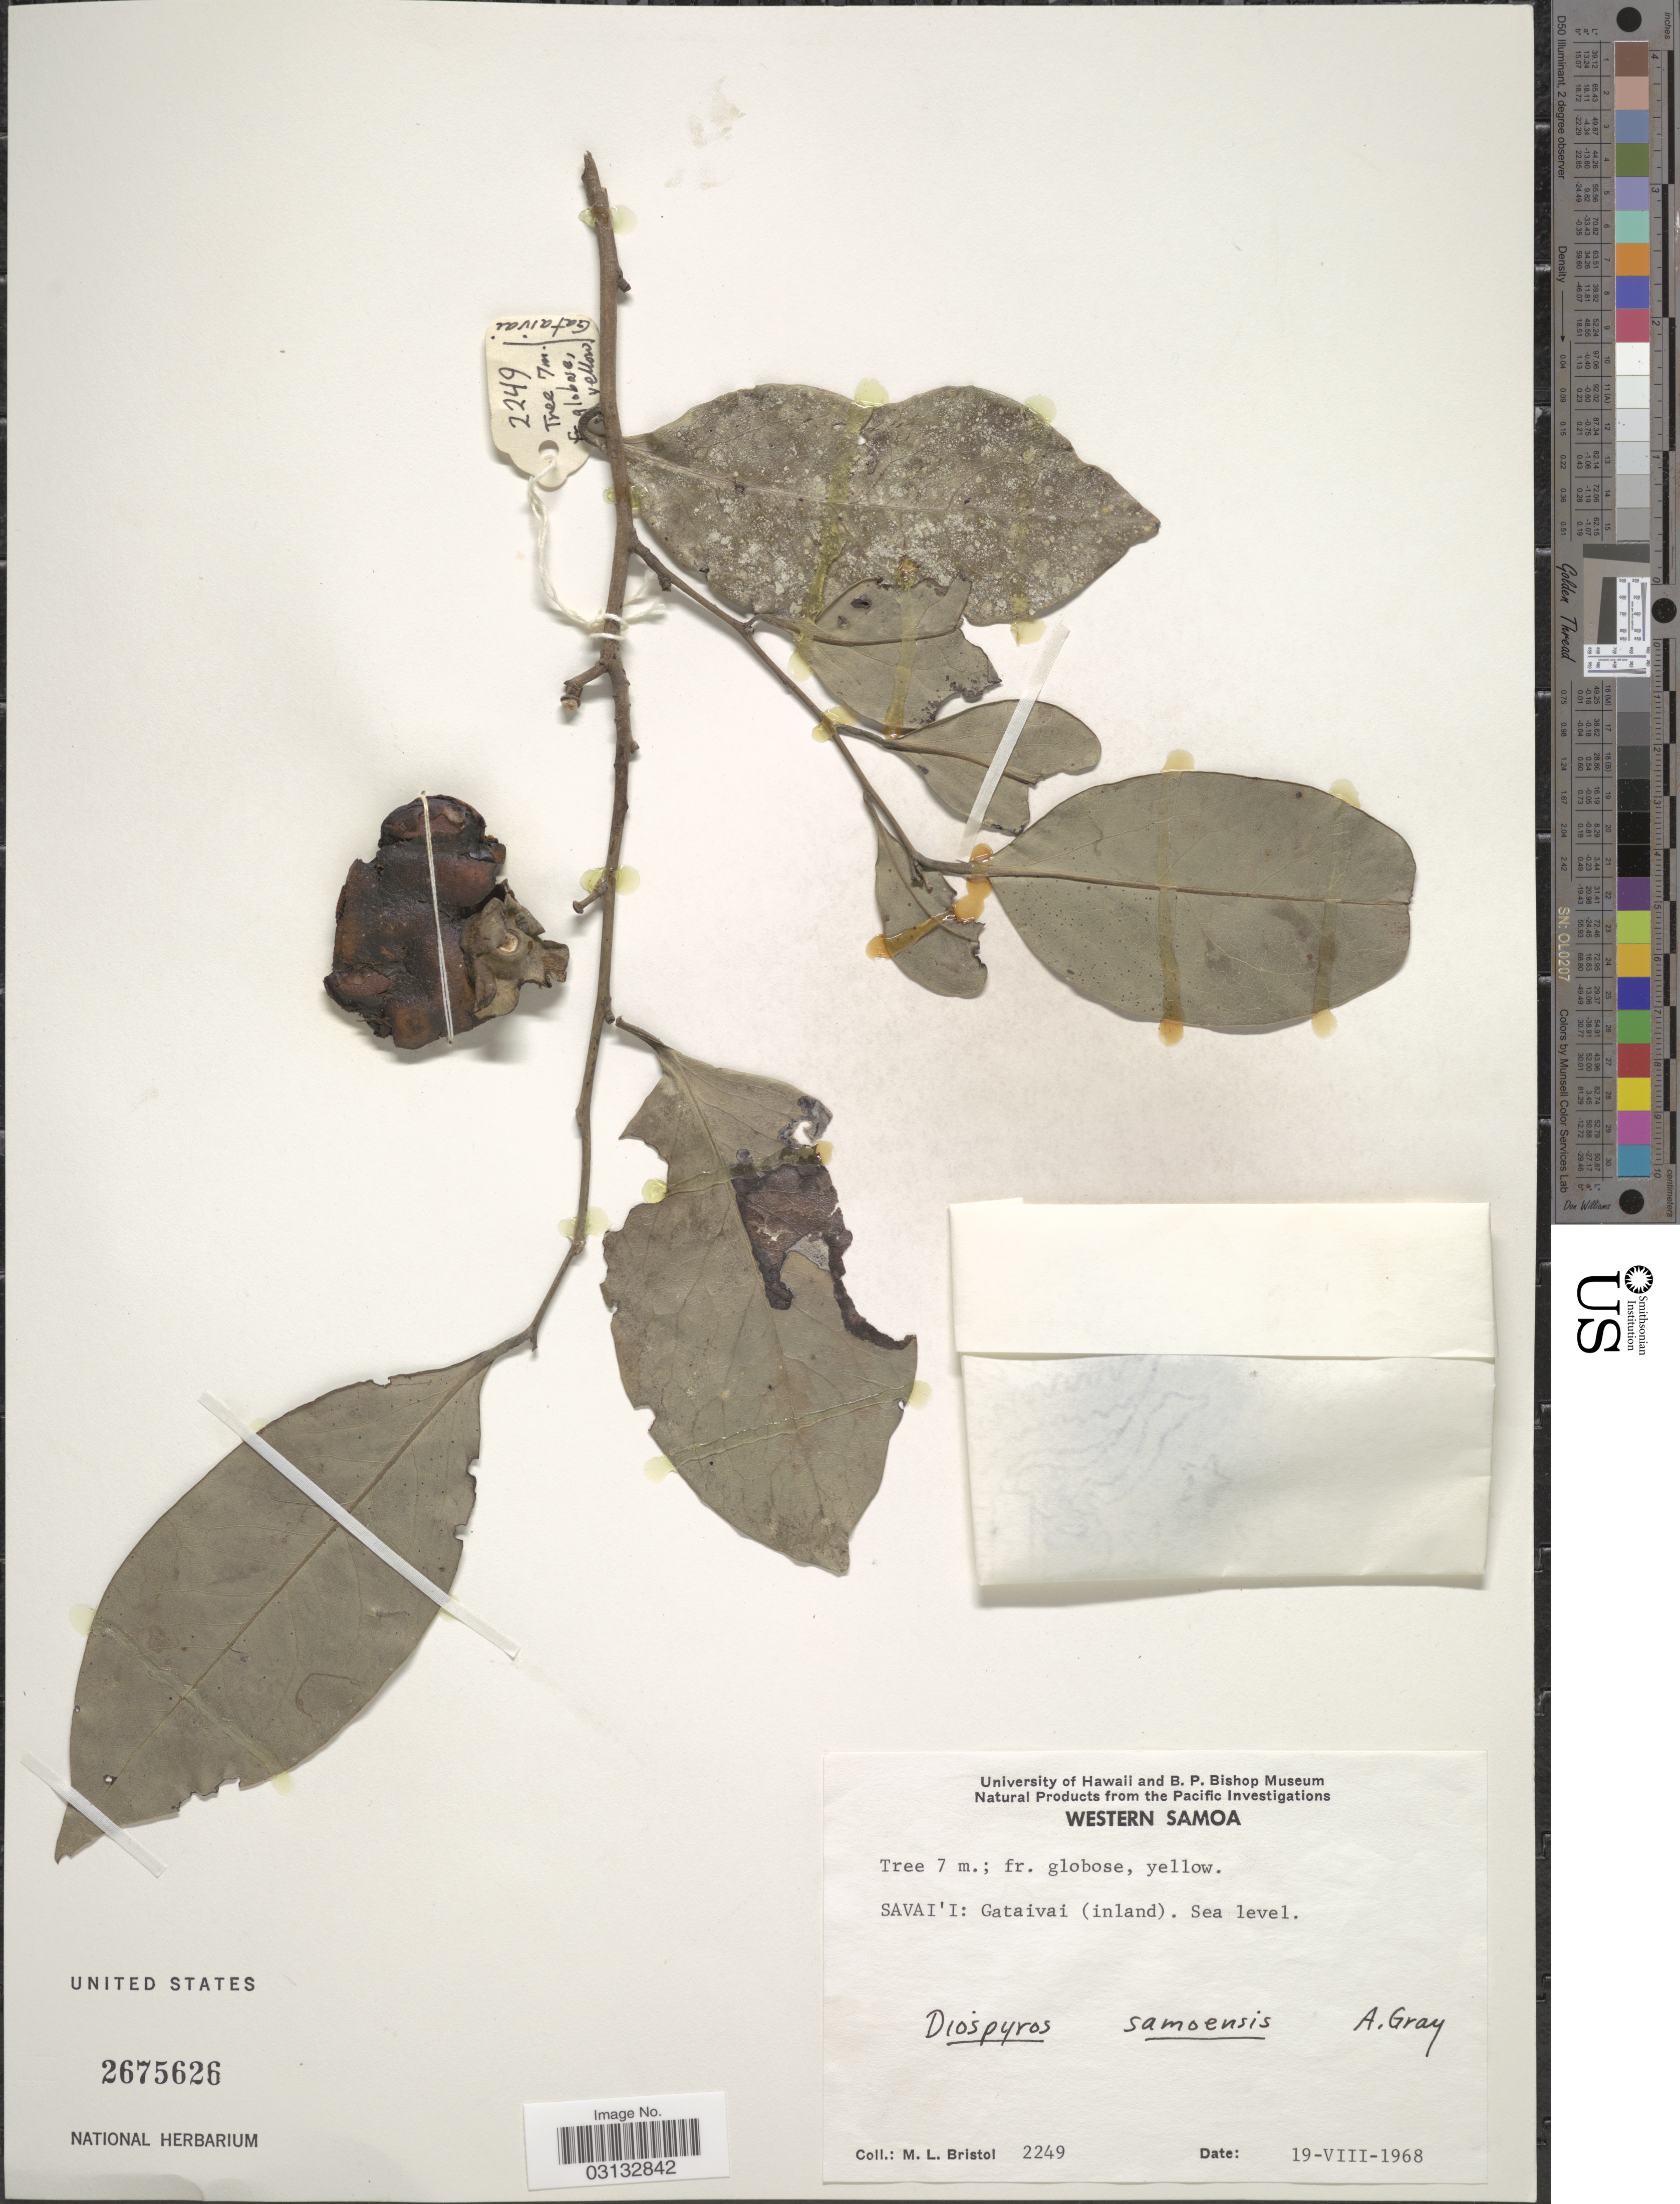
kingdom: Plantae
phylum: Tracheophyta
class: Magnoliopsida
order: Ericales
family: Ebenaceae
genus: Diospyros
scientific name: Diospyros samoensis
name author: A. Gray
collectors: M. L. Bristol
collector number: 2249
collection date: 1968-08-19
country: Samoa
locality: Savai'i: Gataivai (inland).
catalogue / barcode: US 2675626